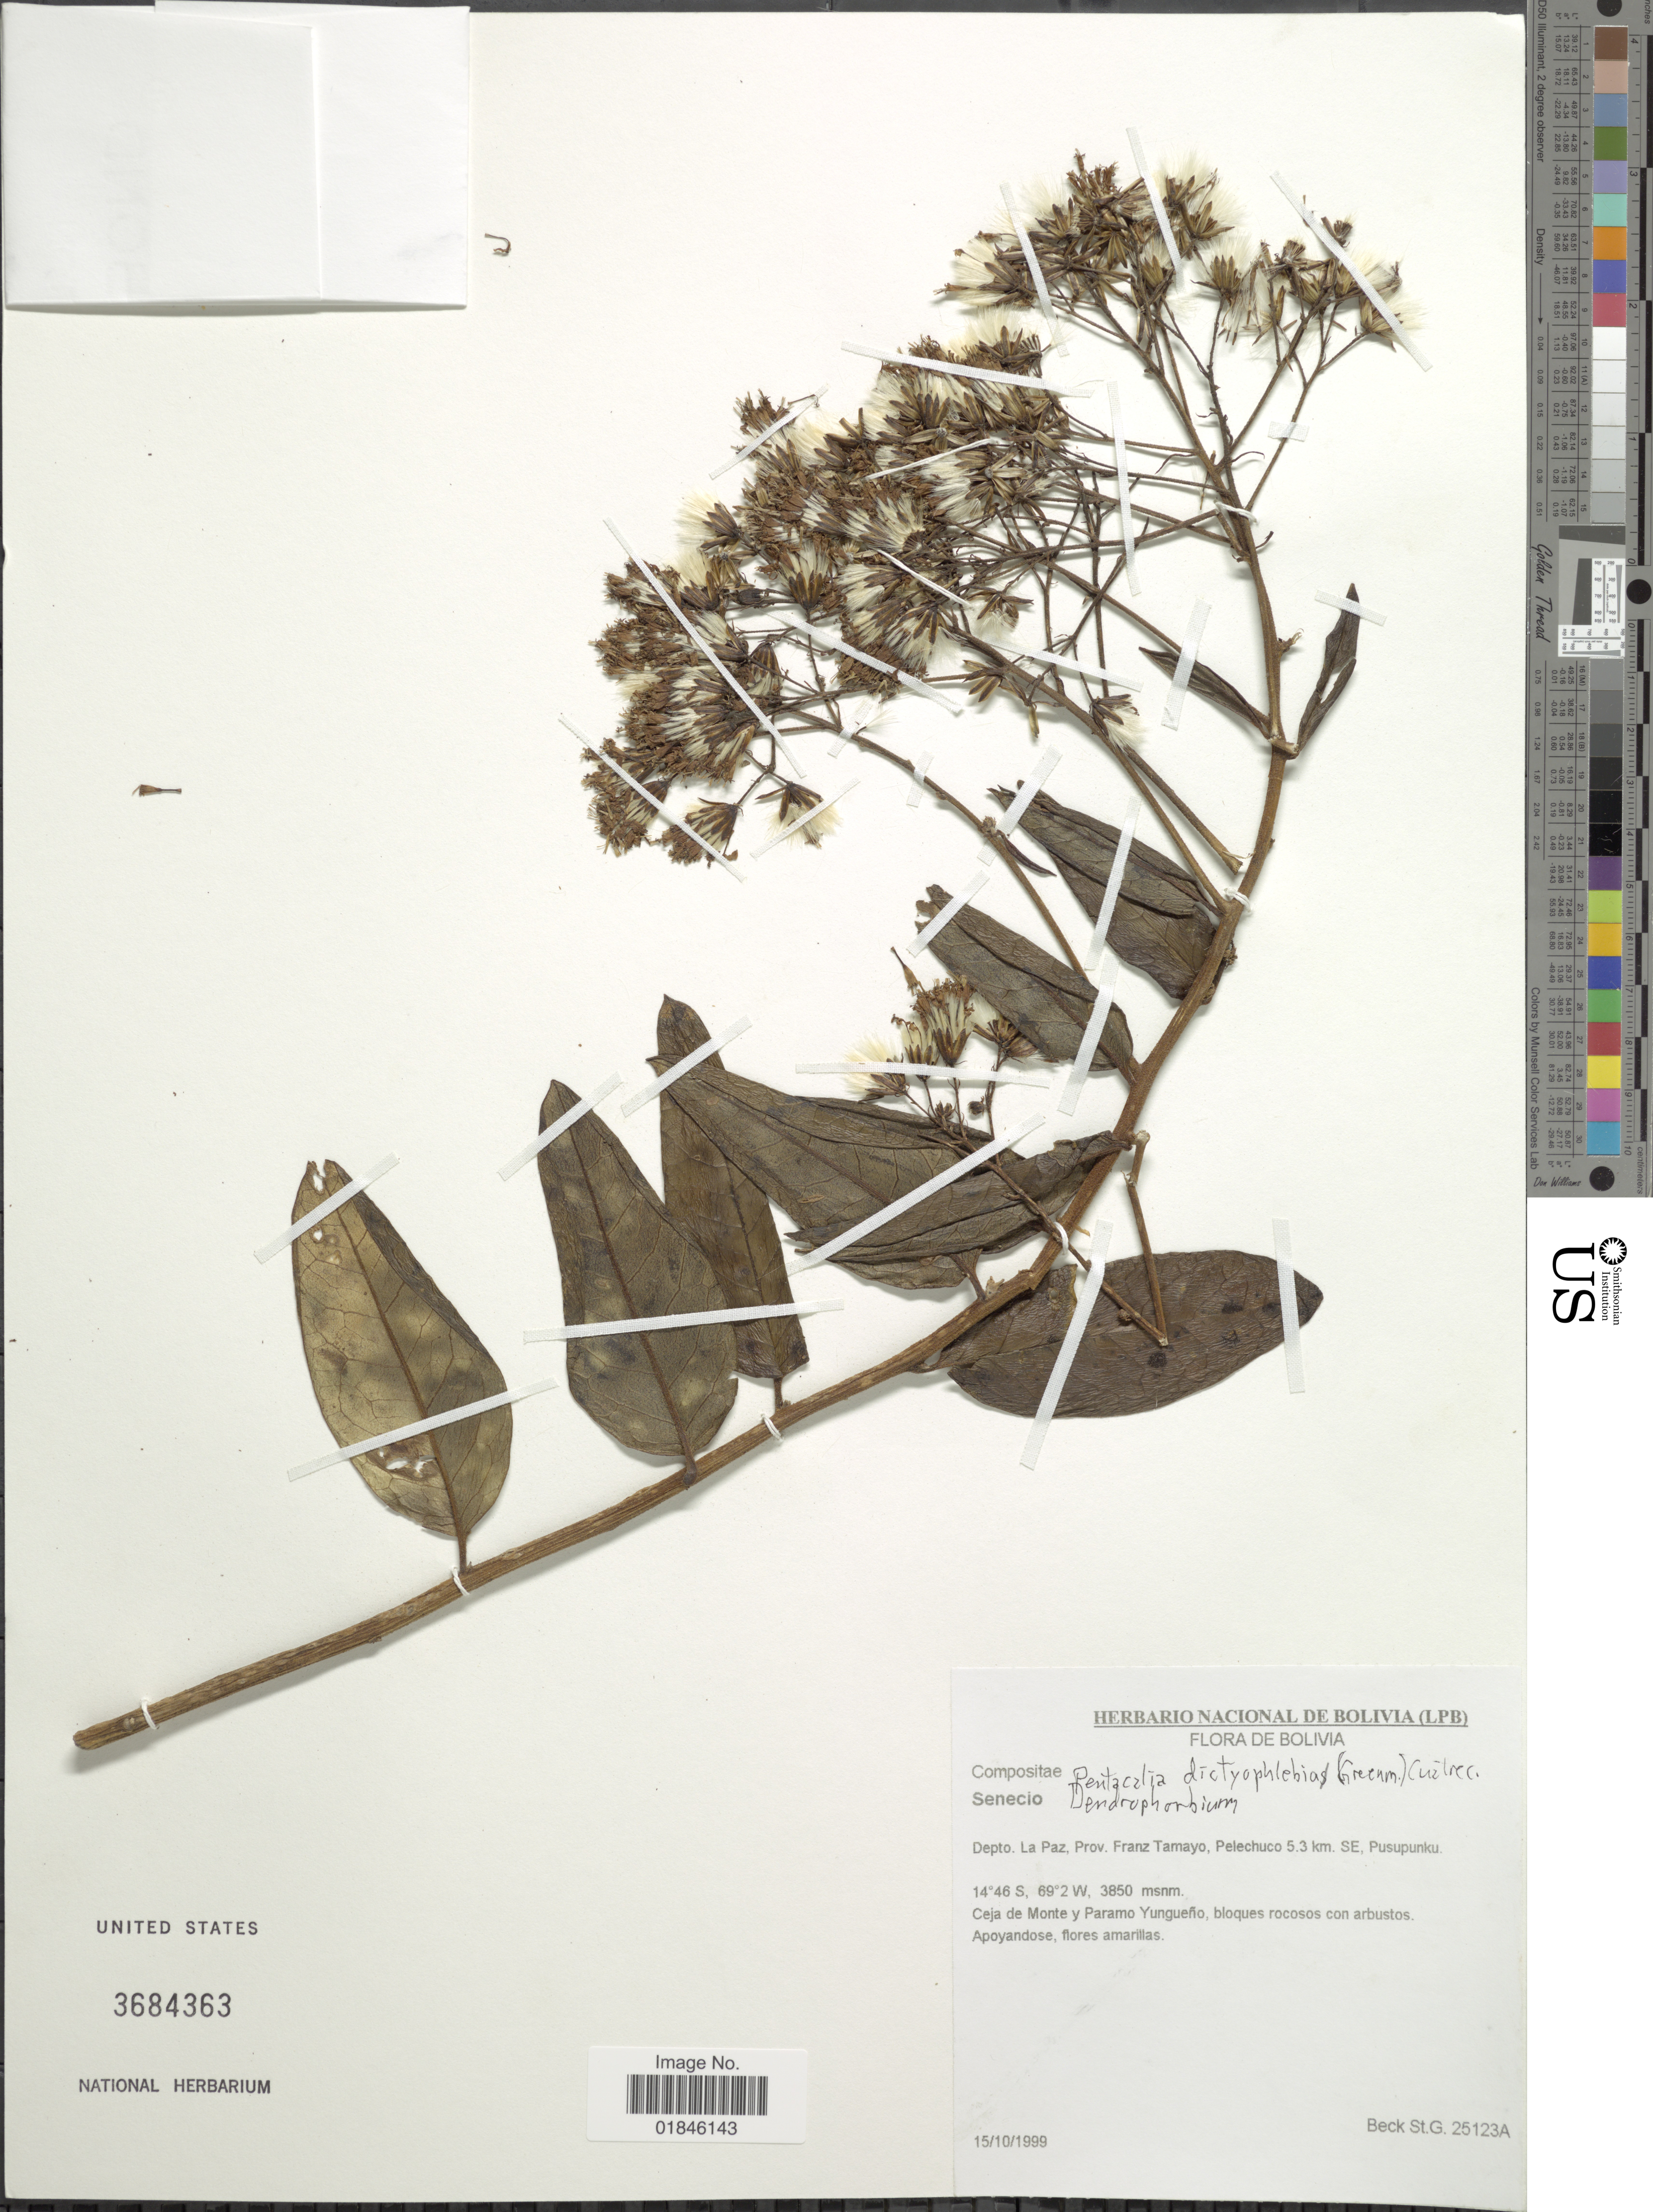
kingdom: Plantae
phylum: Tracheophyta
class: Magnoliopsida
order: Asterales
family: Asteraceae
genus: Pentacalia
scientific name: Pentacalia dictyophlebia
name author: (Greenm.) Cuatrec.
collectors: S. G. Beck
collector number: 25123A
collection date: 1999-10-15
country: Bolivia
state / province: La Paz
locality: Depto. La Paz, Prov. Franz Tamayo, Pelechuco 5.3 km. SE. Pusupunku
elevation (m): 3850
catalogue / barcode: US 3684363